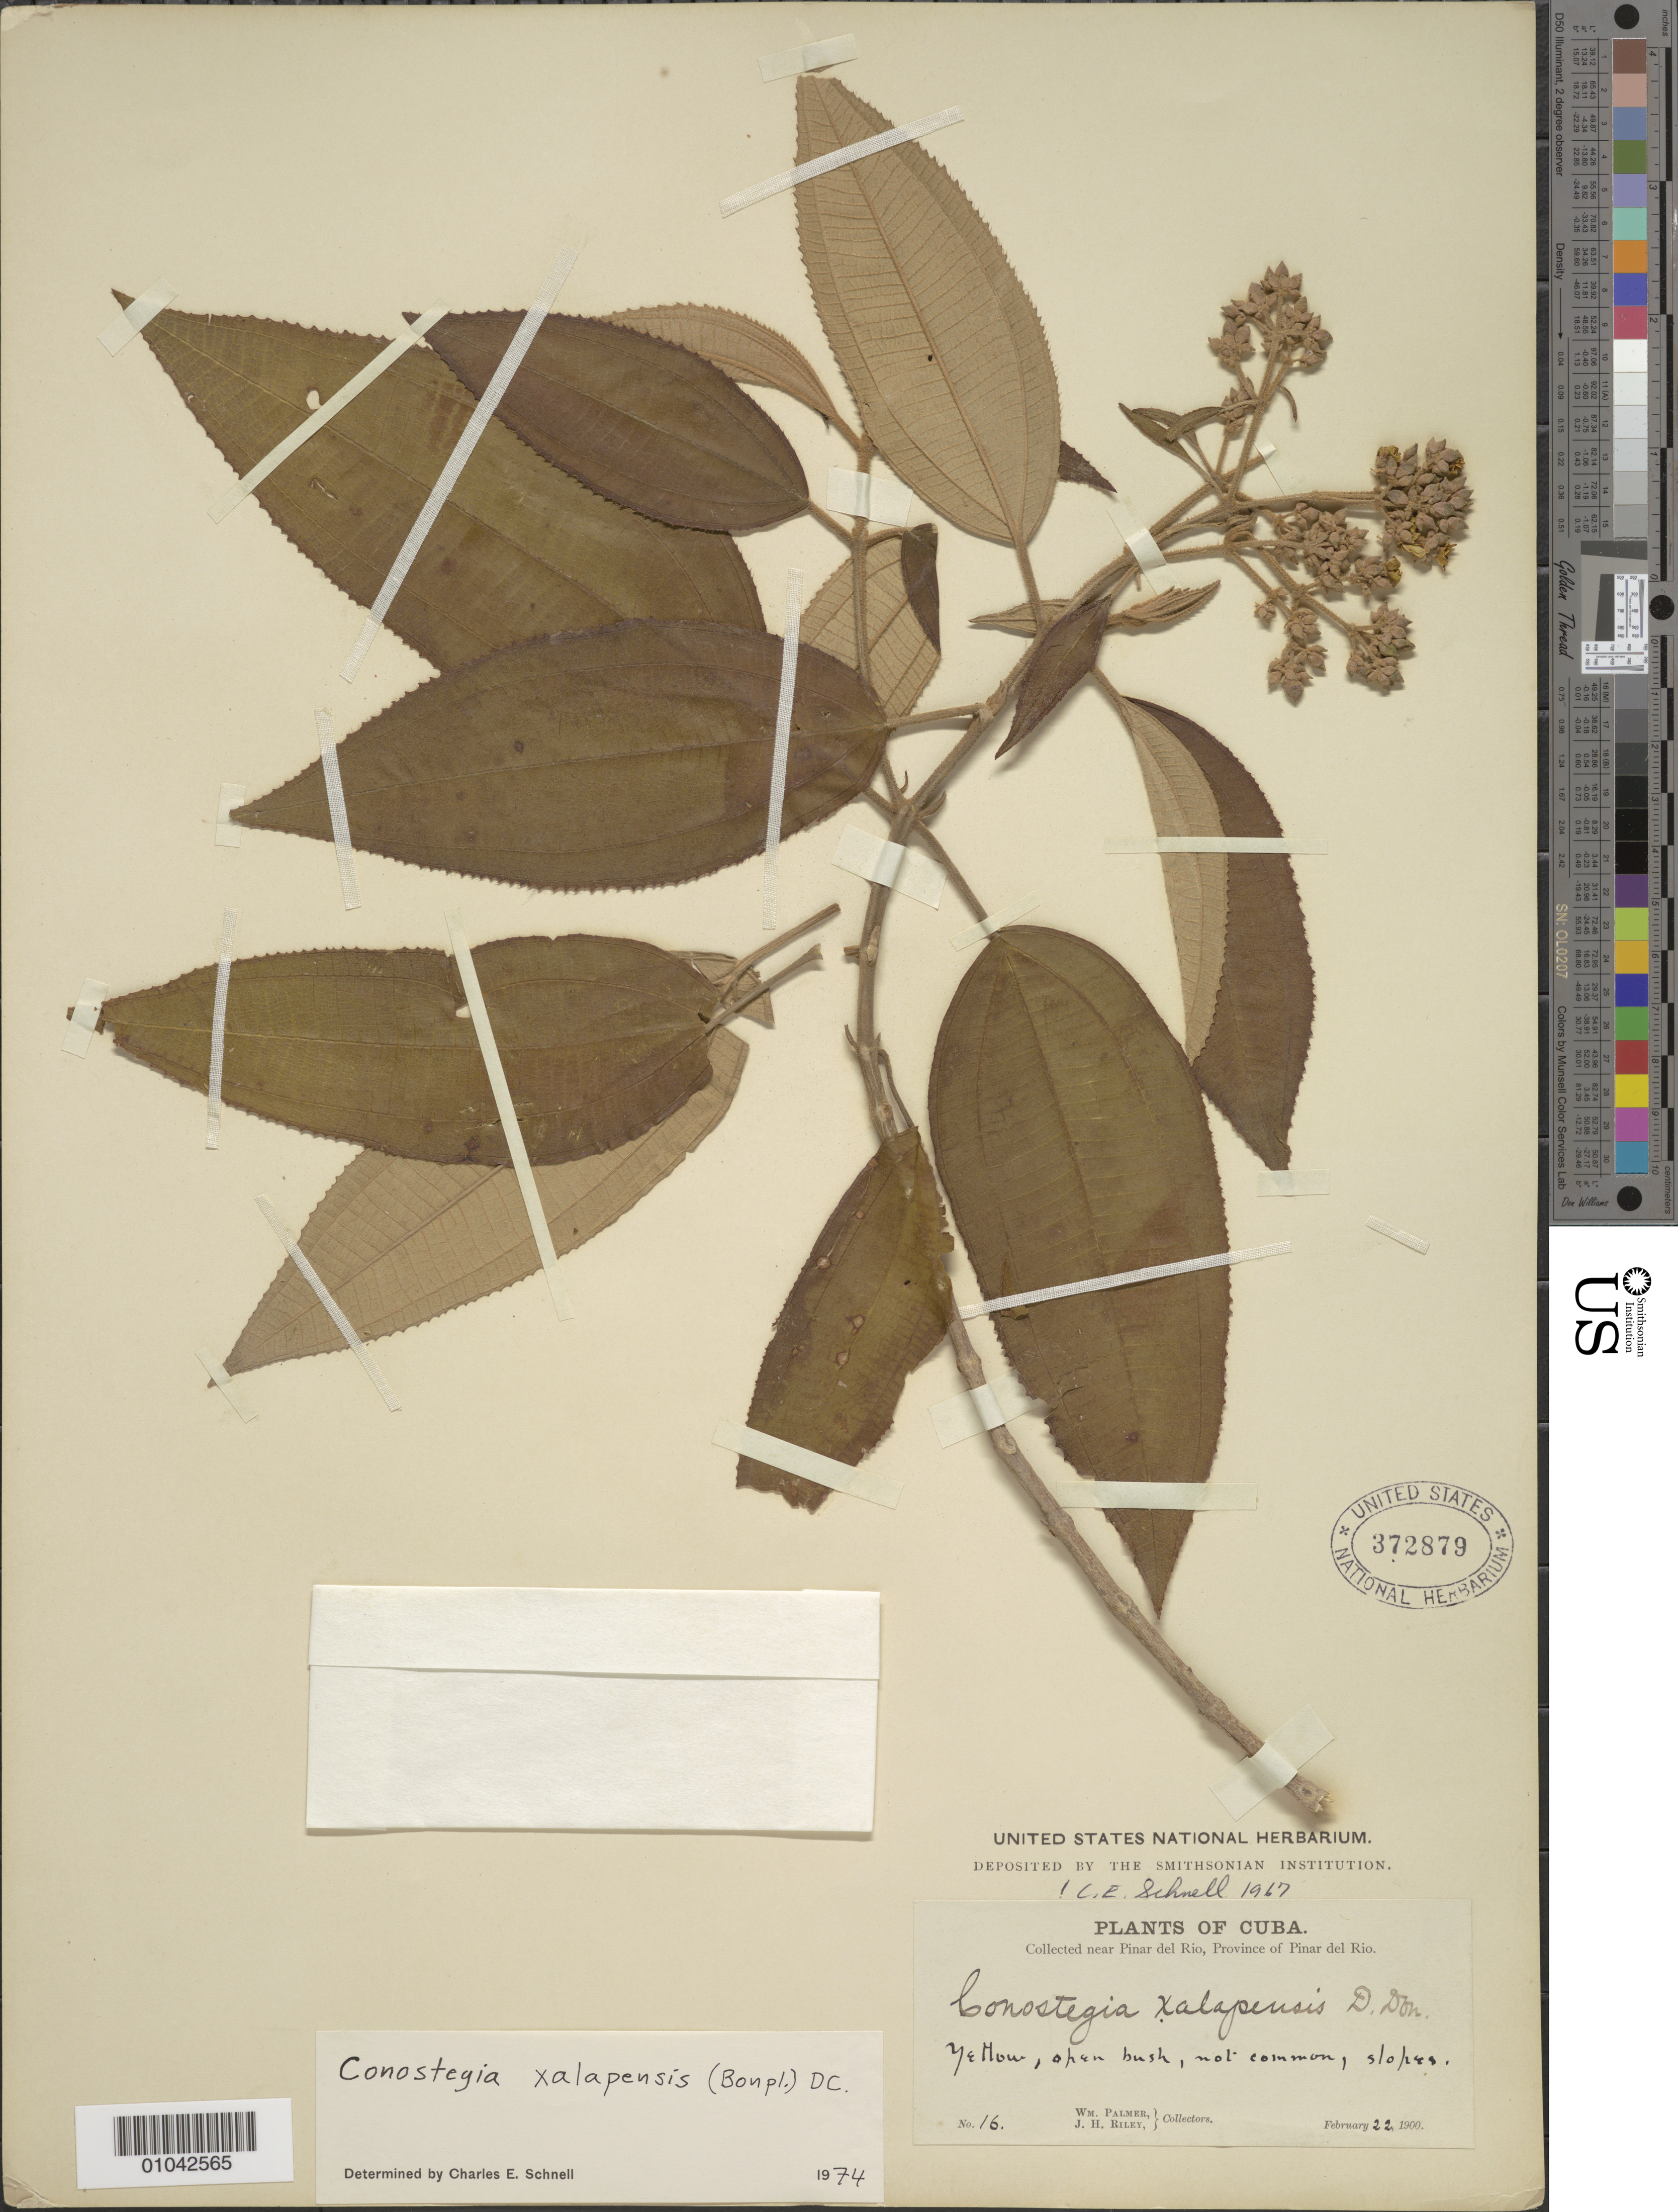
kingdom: Plantae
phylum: Tracheophyta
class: Magnoliopsida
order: Myrtales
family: Melastomataceae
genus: Conostegia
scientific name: Conostegia xylapensis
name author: (Bonpl.) D. Don ex DC.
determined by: Schnell, C. E.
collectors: W. Palmer & J. H. Riley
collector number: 16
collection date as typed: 22 Feb 1900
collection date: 1900-02-22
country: Cuba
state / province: Pinar del Rio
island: Cuba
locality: Near Pinar del Río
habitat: Slopes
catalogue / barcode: US 372879